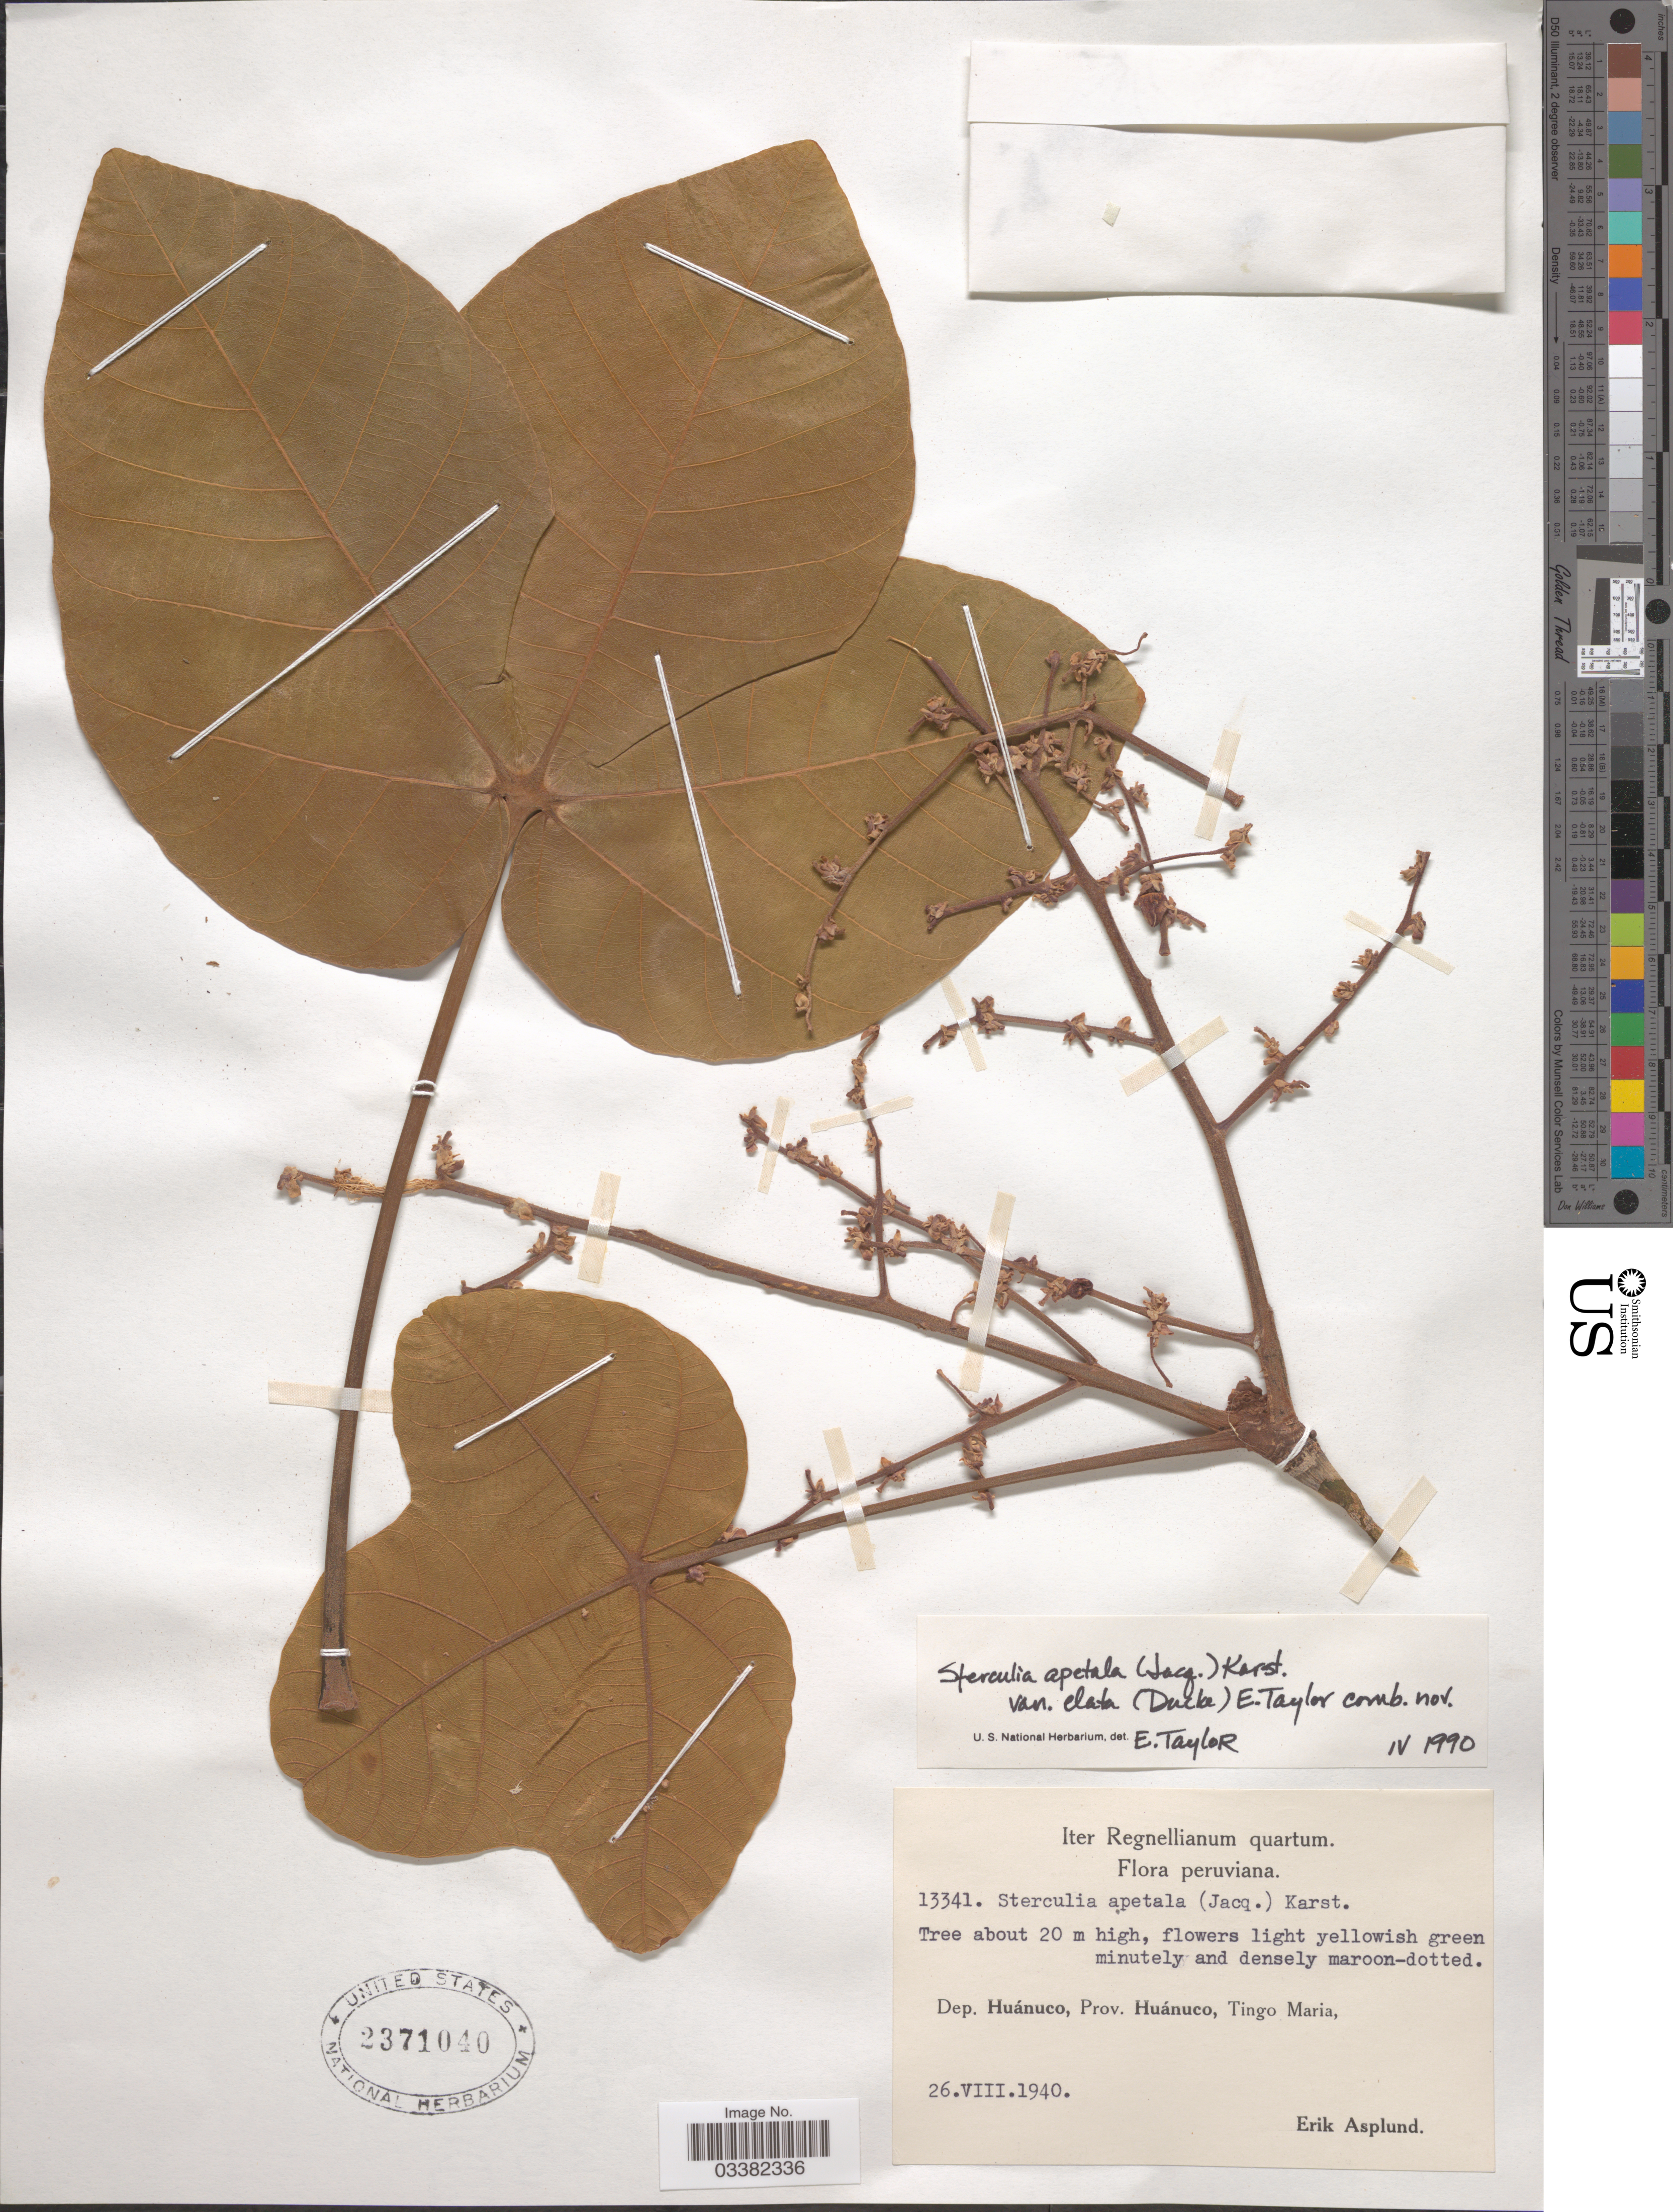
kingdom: Plantae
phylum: Tracheophyta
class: Magnoliopsida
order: Malvales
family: Malvaceae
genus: Sterculia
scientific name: Sterculia apetala var. elata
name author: (Jacq.) H. Karst.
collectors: E. Asplund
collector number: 13341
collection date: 1940-08-26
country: Peru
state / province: Huánuco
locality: Dep. Huánuco, Prov. Huánuco, Tingo Maria.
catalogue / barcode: US 2371040